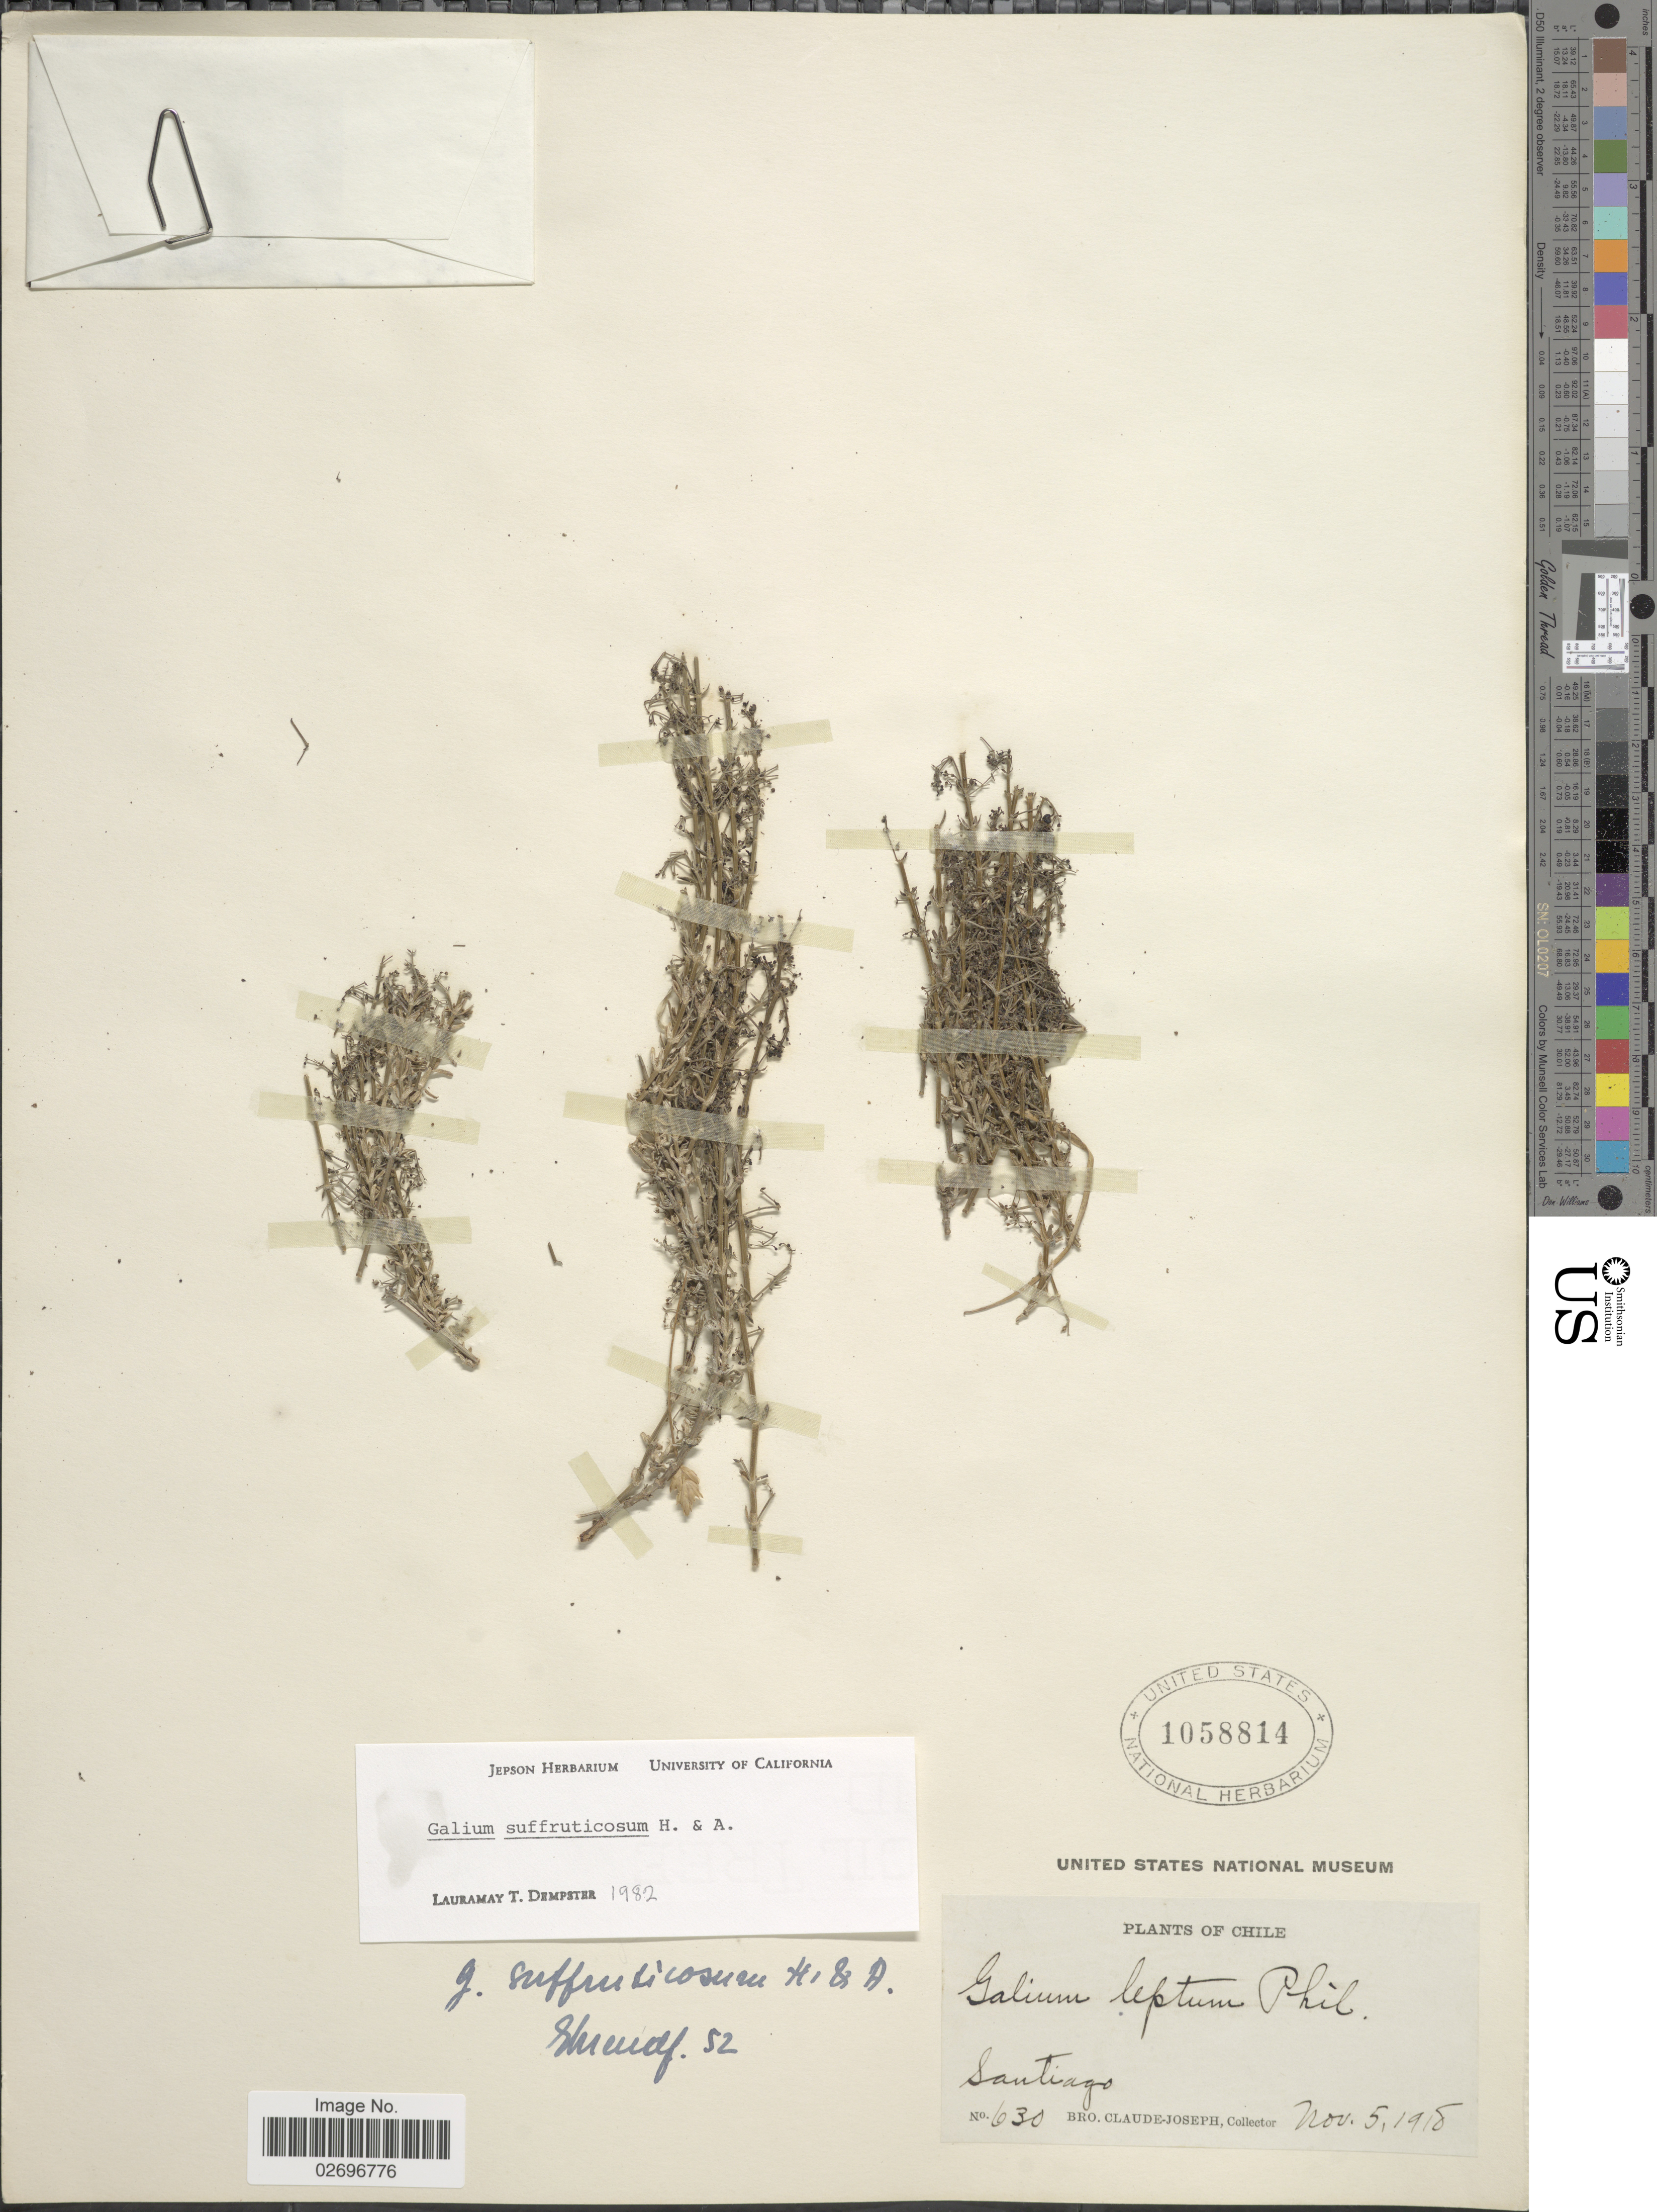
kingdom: Plantae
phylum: Tracheophyta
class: Magnoliopsida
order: Gentianales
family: Rubiaceae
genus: Galium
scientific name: Galium suffruticosum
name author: Hook. & Arn.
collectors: Bro. Claude-Joseph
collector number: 630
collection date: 1918-11-05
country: Chile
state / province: Región Metropolitana (RM)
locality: Santiago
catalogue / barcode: US 1058814